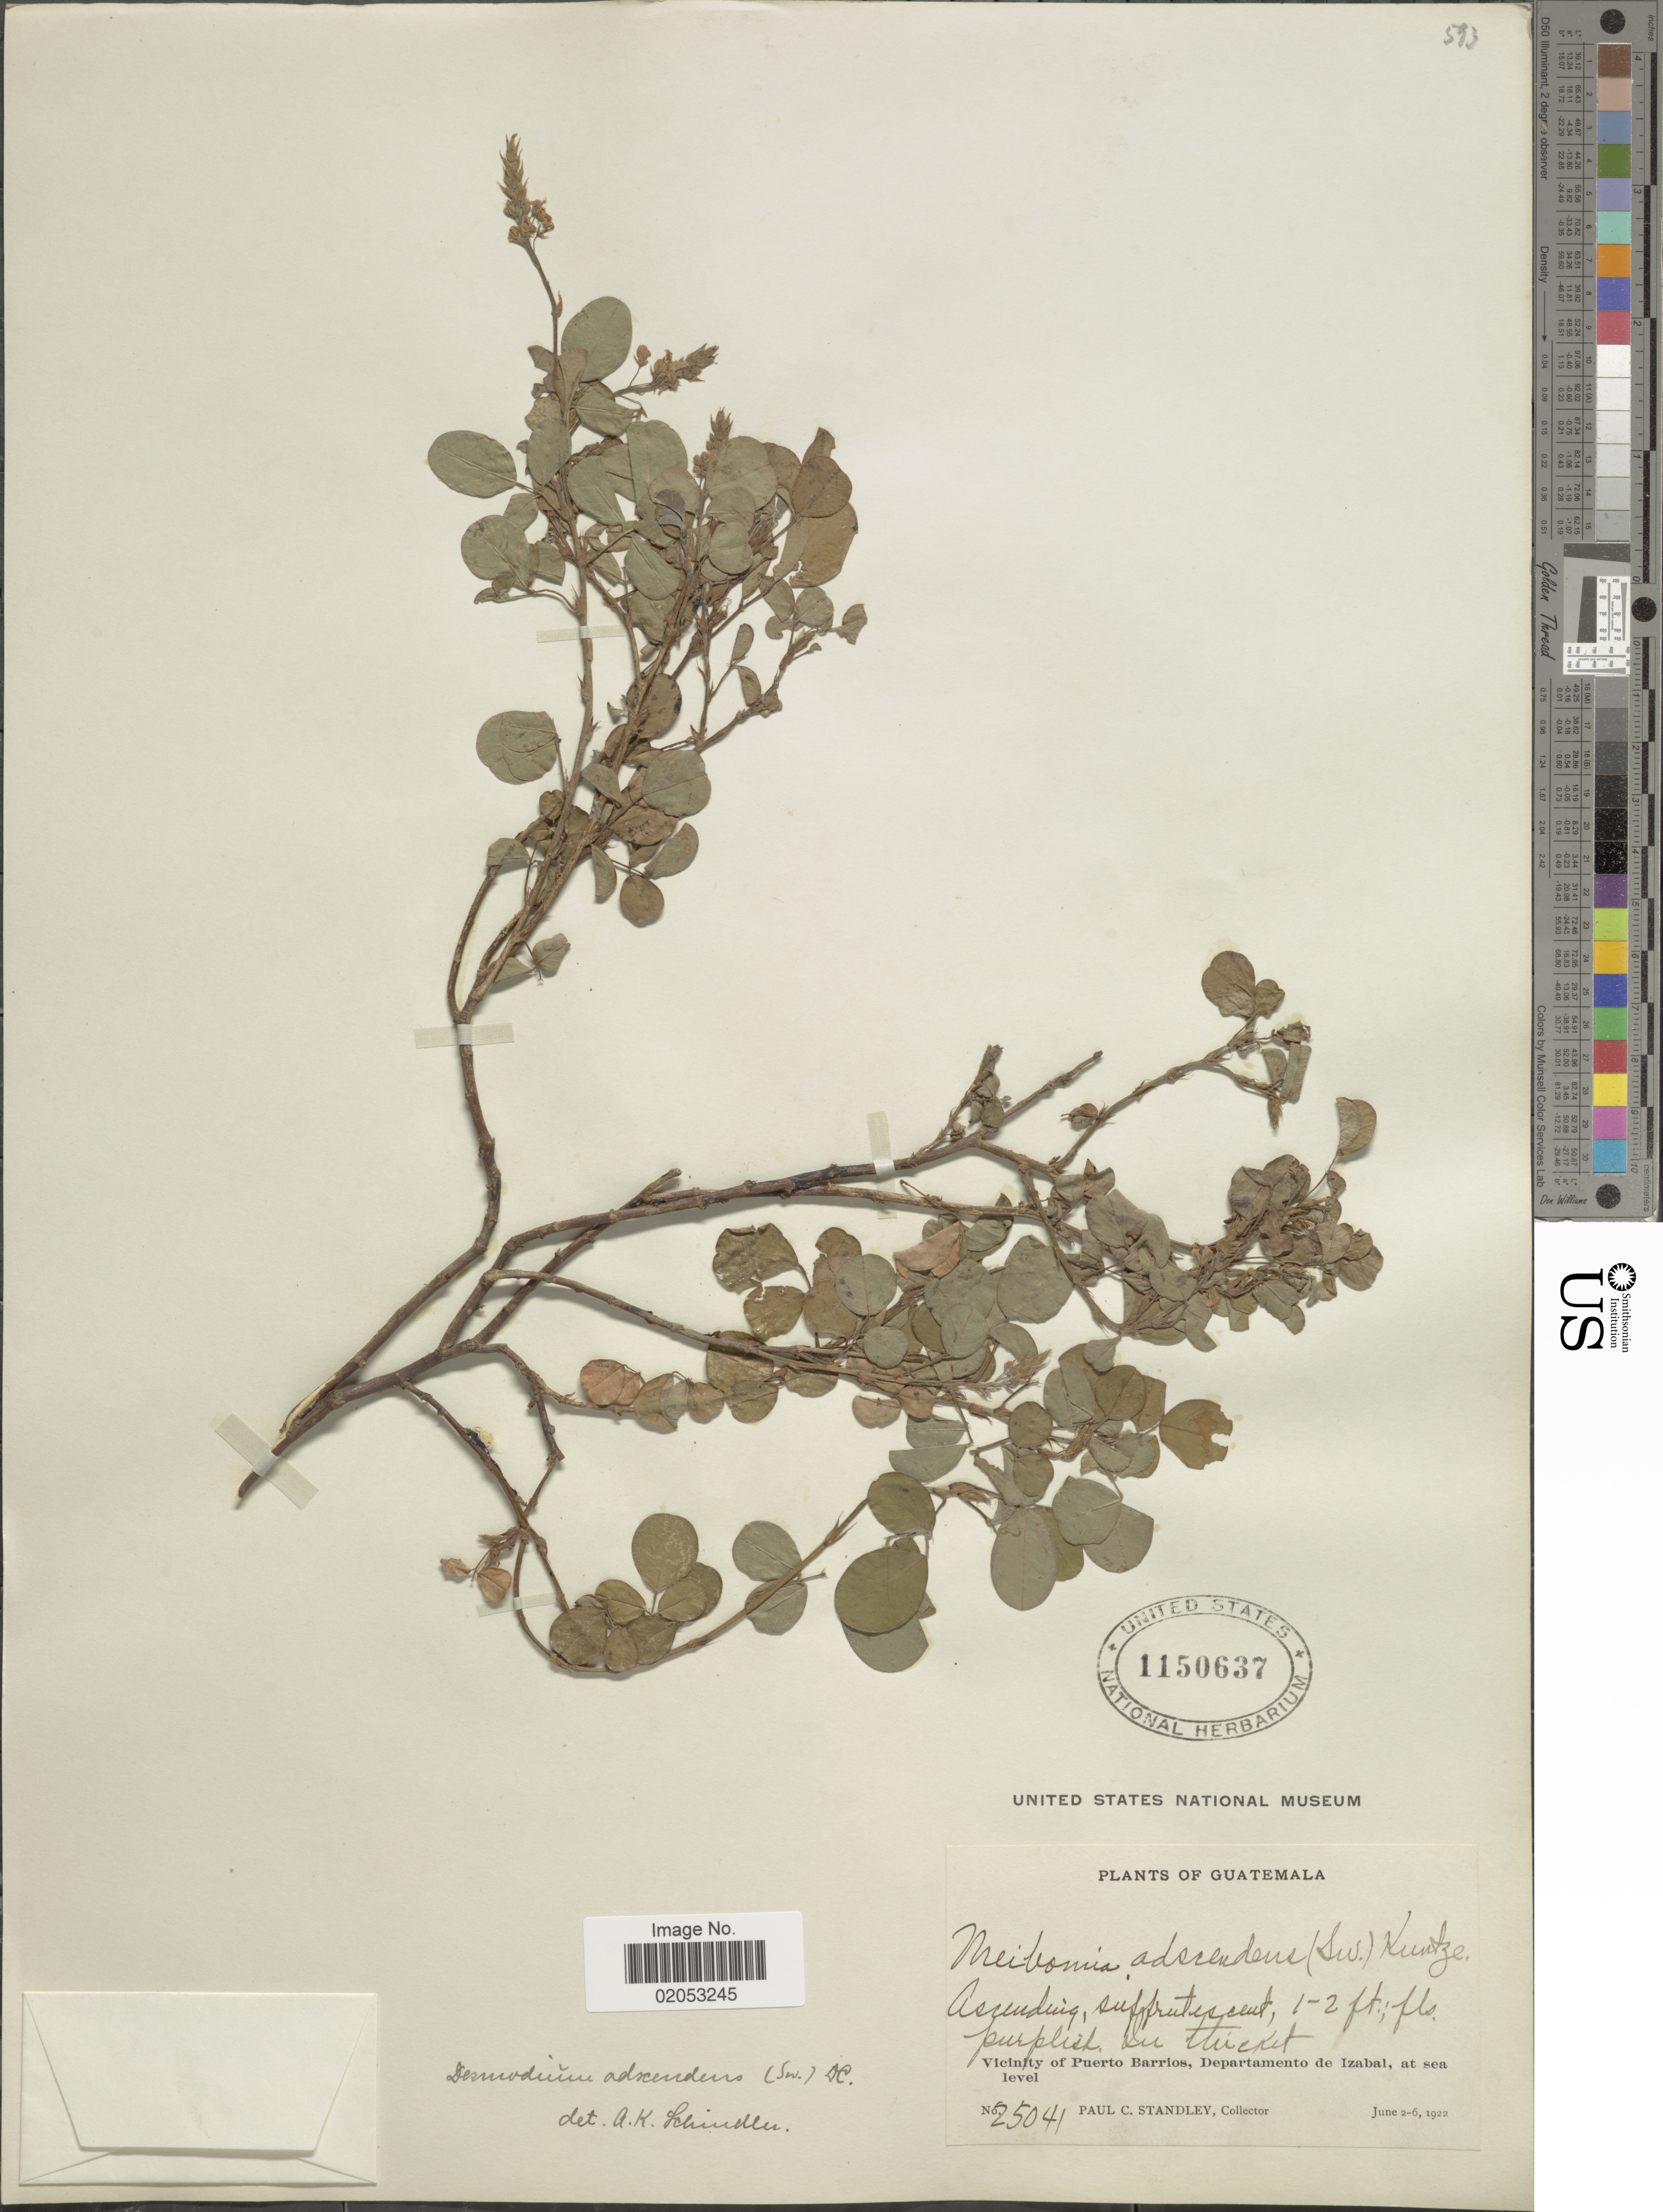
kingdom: Plantae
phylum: Tracheophyta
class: Magnoliopsida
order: Fabales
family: Fabaceae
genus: Grona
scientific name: Grona adscendens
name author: (Sw.) H. Ohashi & K. Ohashi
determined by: Strong, Mark T., (BOT), Smithsonian Institution - National Museum of Natural History (UNITED STATES)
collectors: P. C. Standley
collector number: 25041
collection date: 1922-06-02/1922-06-06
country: Guatemala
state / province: Izabal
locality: Vicinity of Puerto Barrios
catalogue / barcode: US 1150637